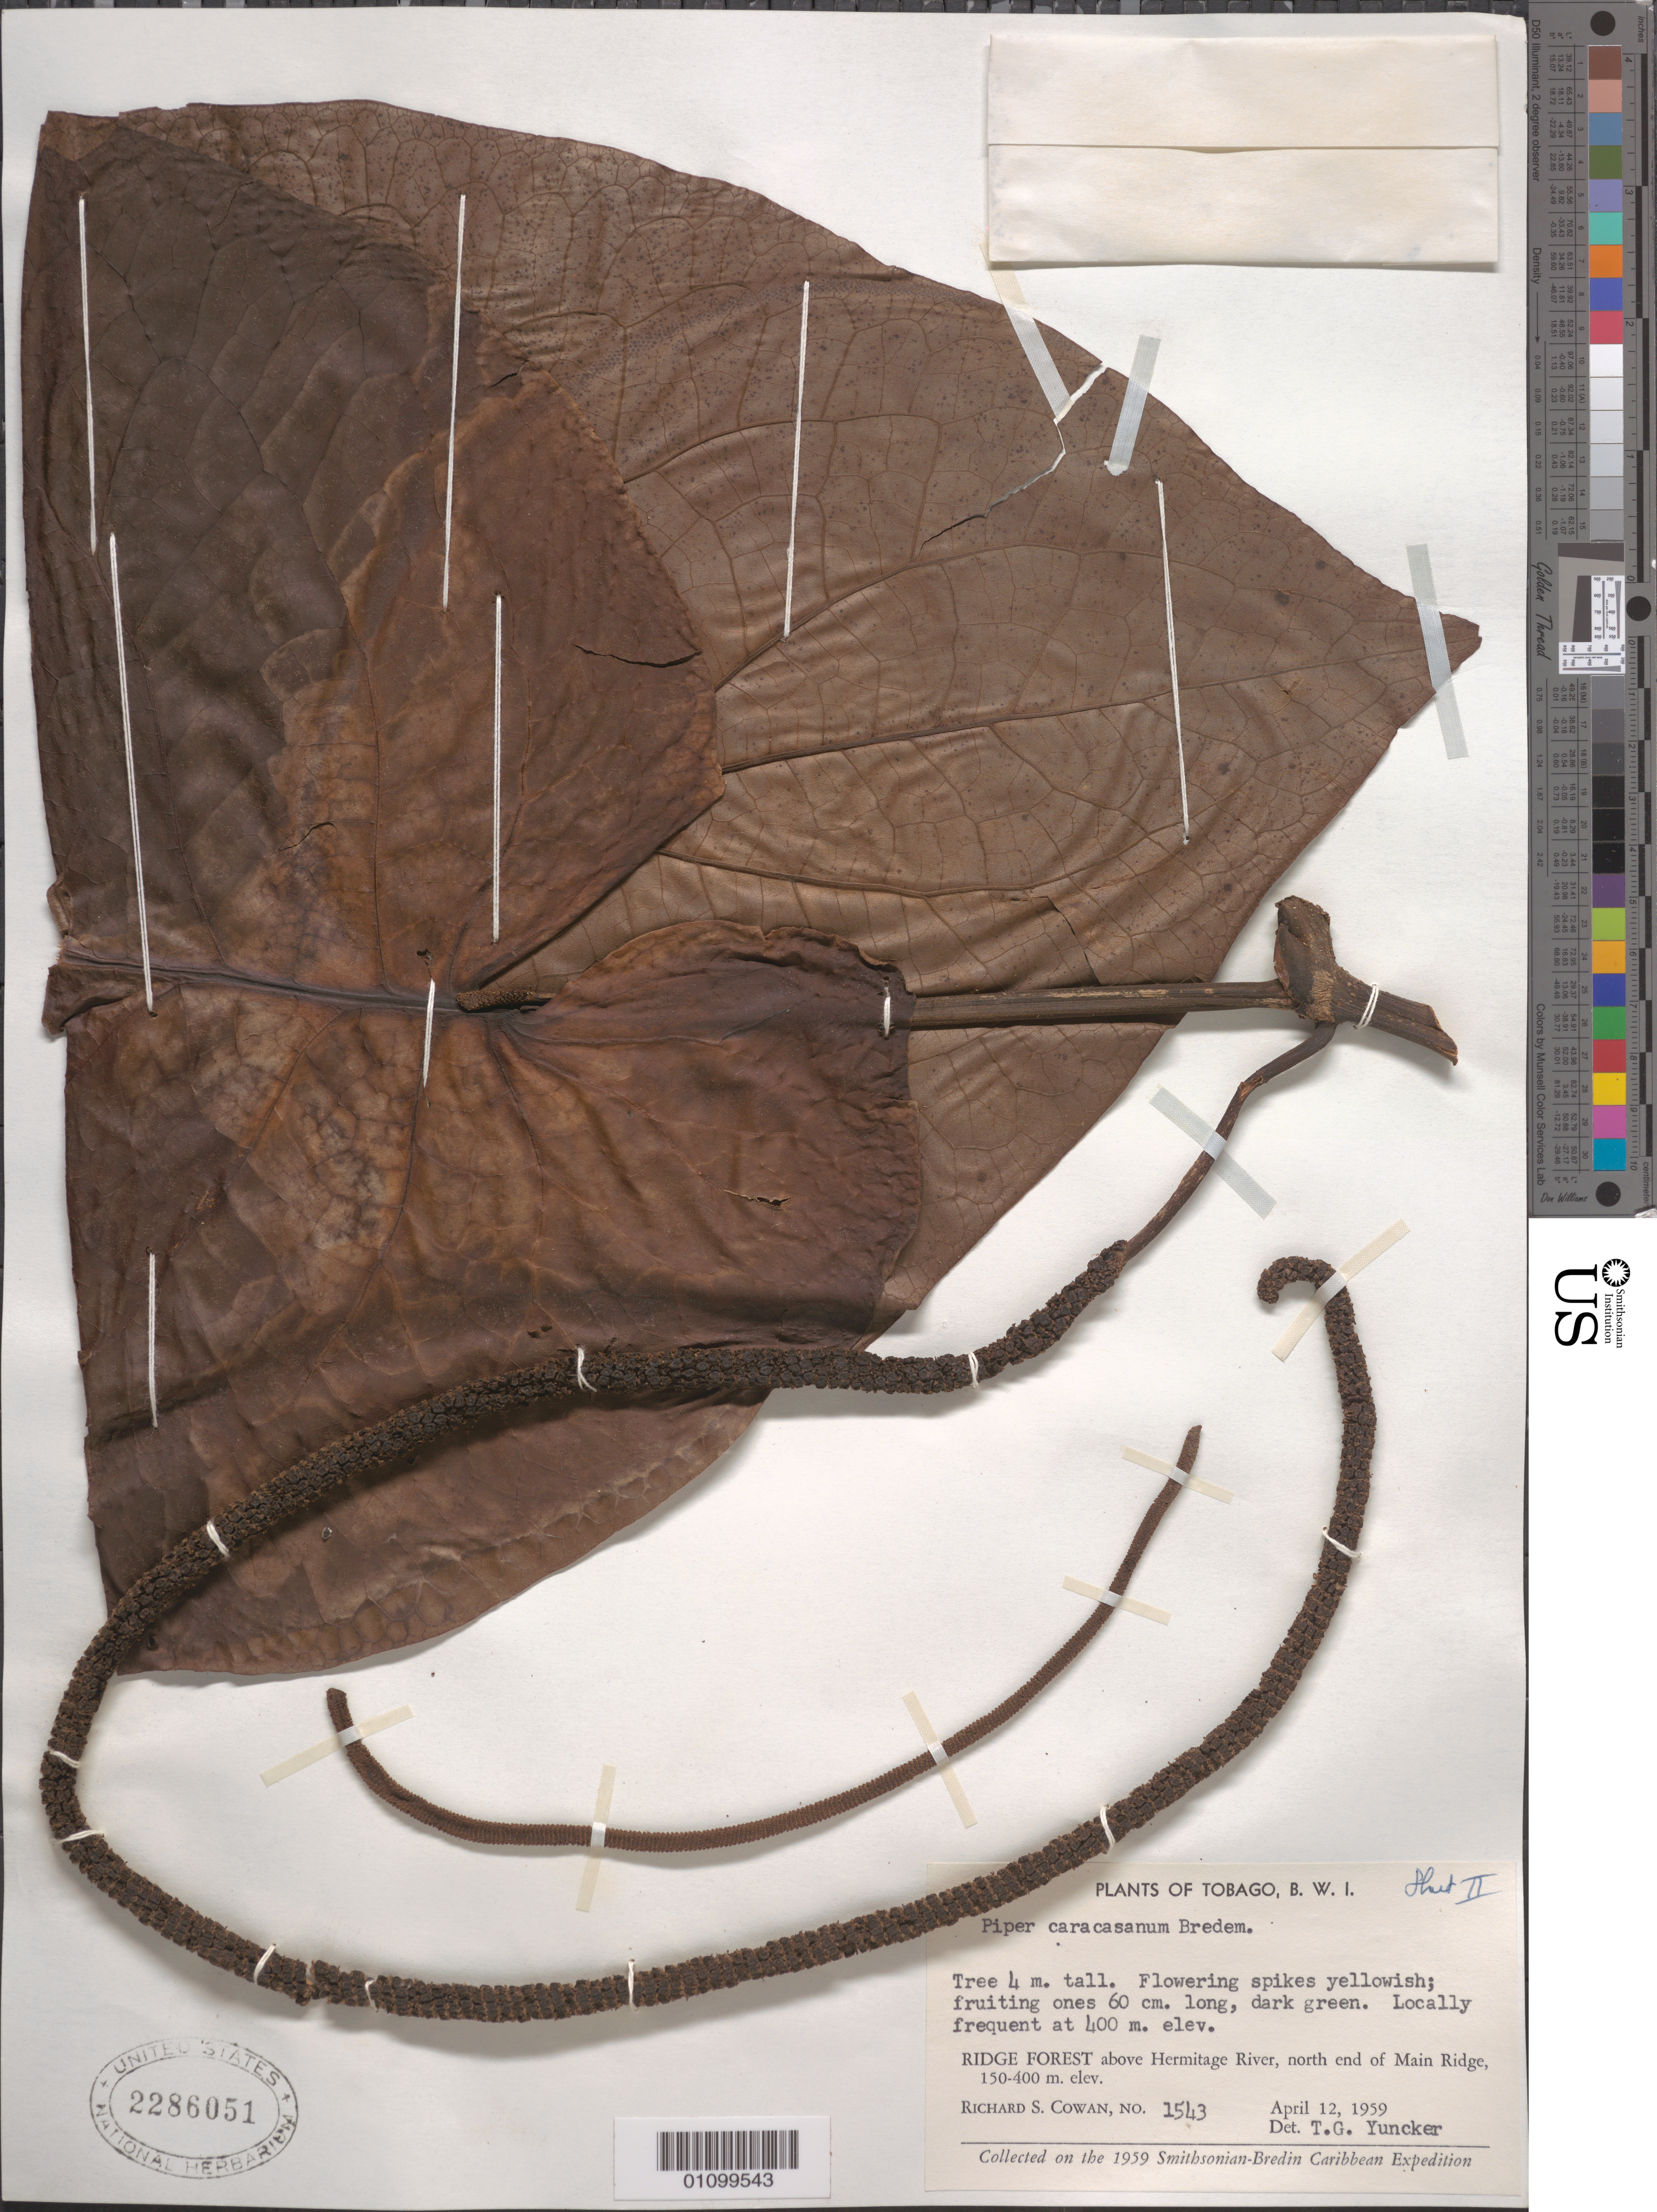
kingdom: Plantae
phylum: Tracheophyta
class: Magnoliopsida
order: Piperales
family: Piperaceae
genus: Piper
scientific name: Piper caracasanum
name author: Bredem. ex Link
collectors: R. S. Cowan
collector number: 1543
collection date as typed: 12 Apr 1959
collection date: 1959-04-12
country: Trinidad and Tobago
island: Tobago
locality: Ridge Forest above Hermitage River, N end of Main Ridge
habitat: Locally frequent at 400m. elev.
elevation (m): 150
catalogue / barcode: US 2286051